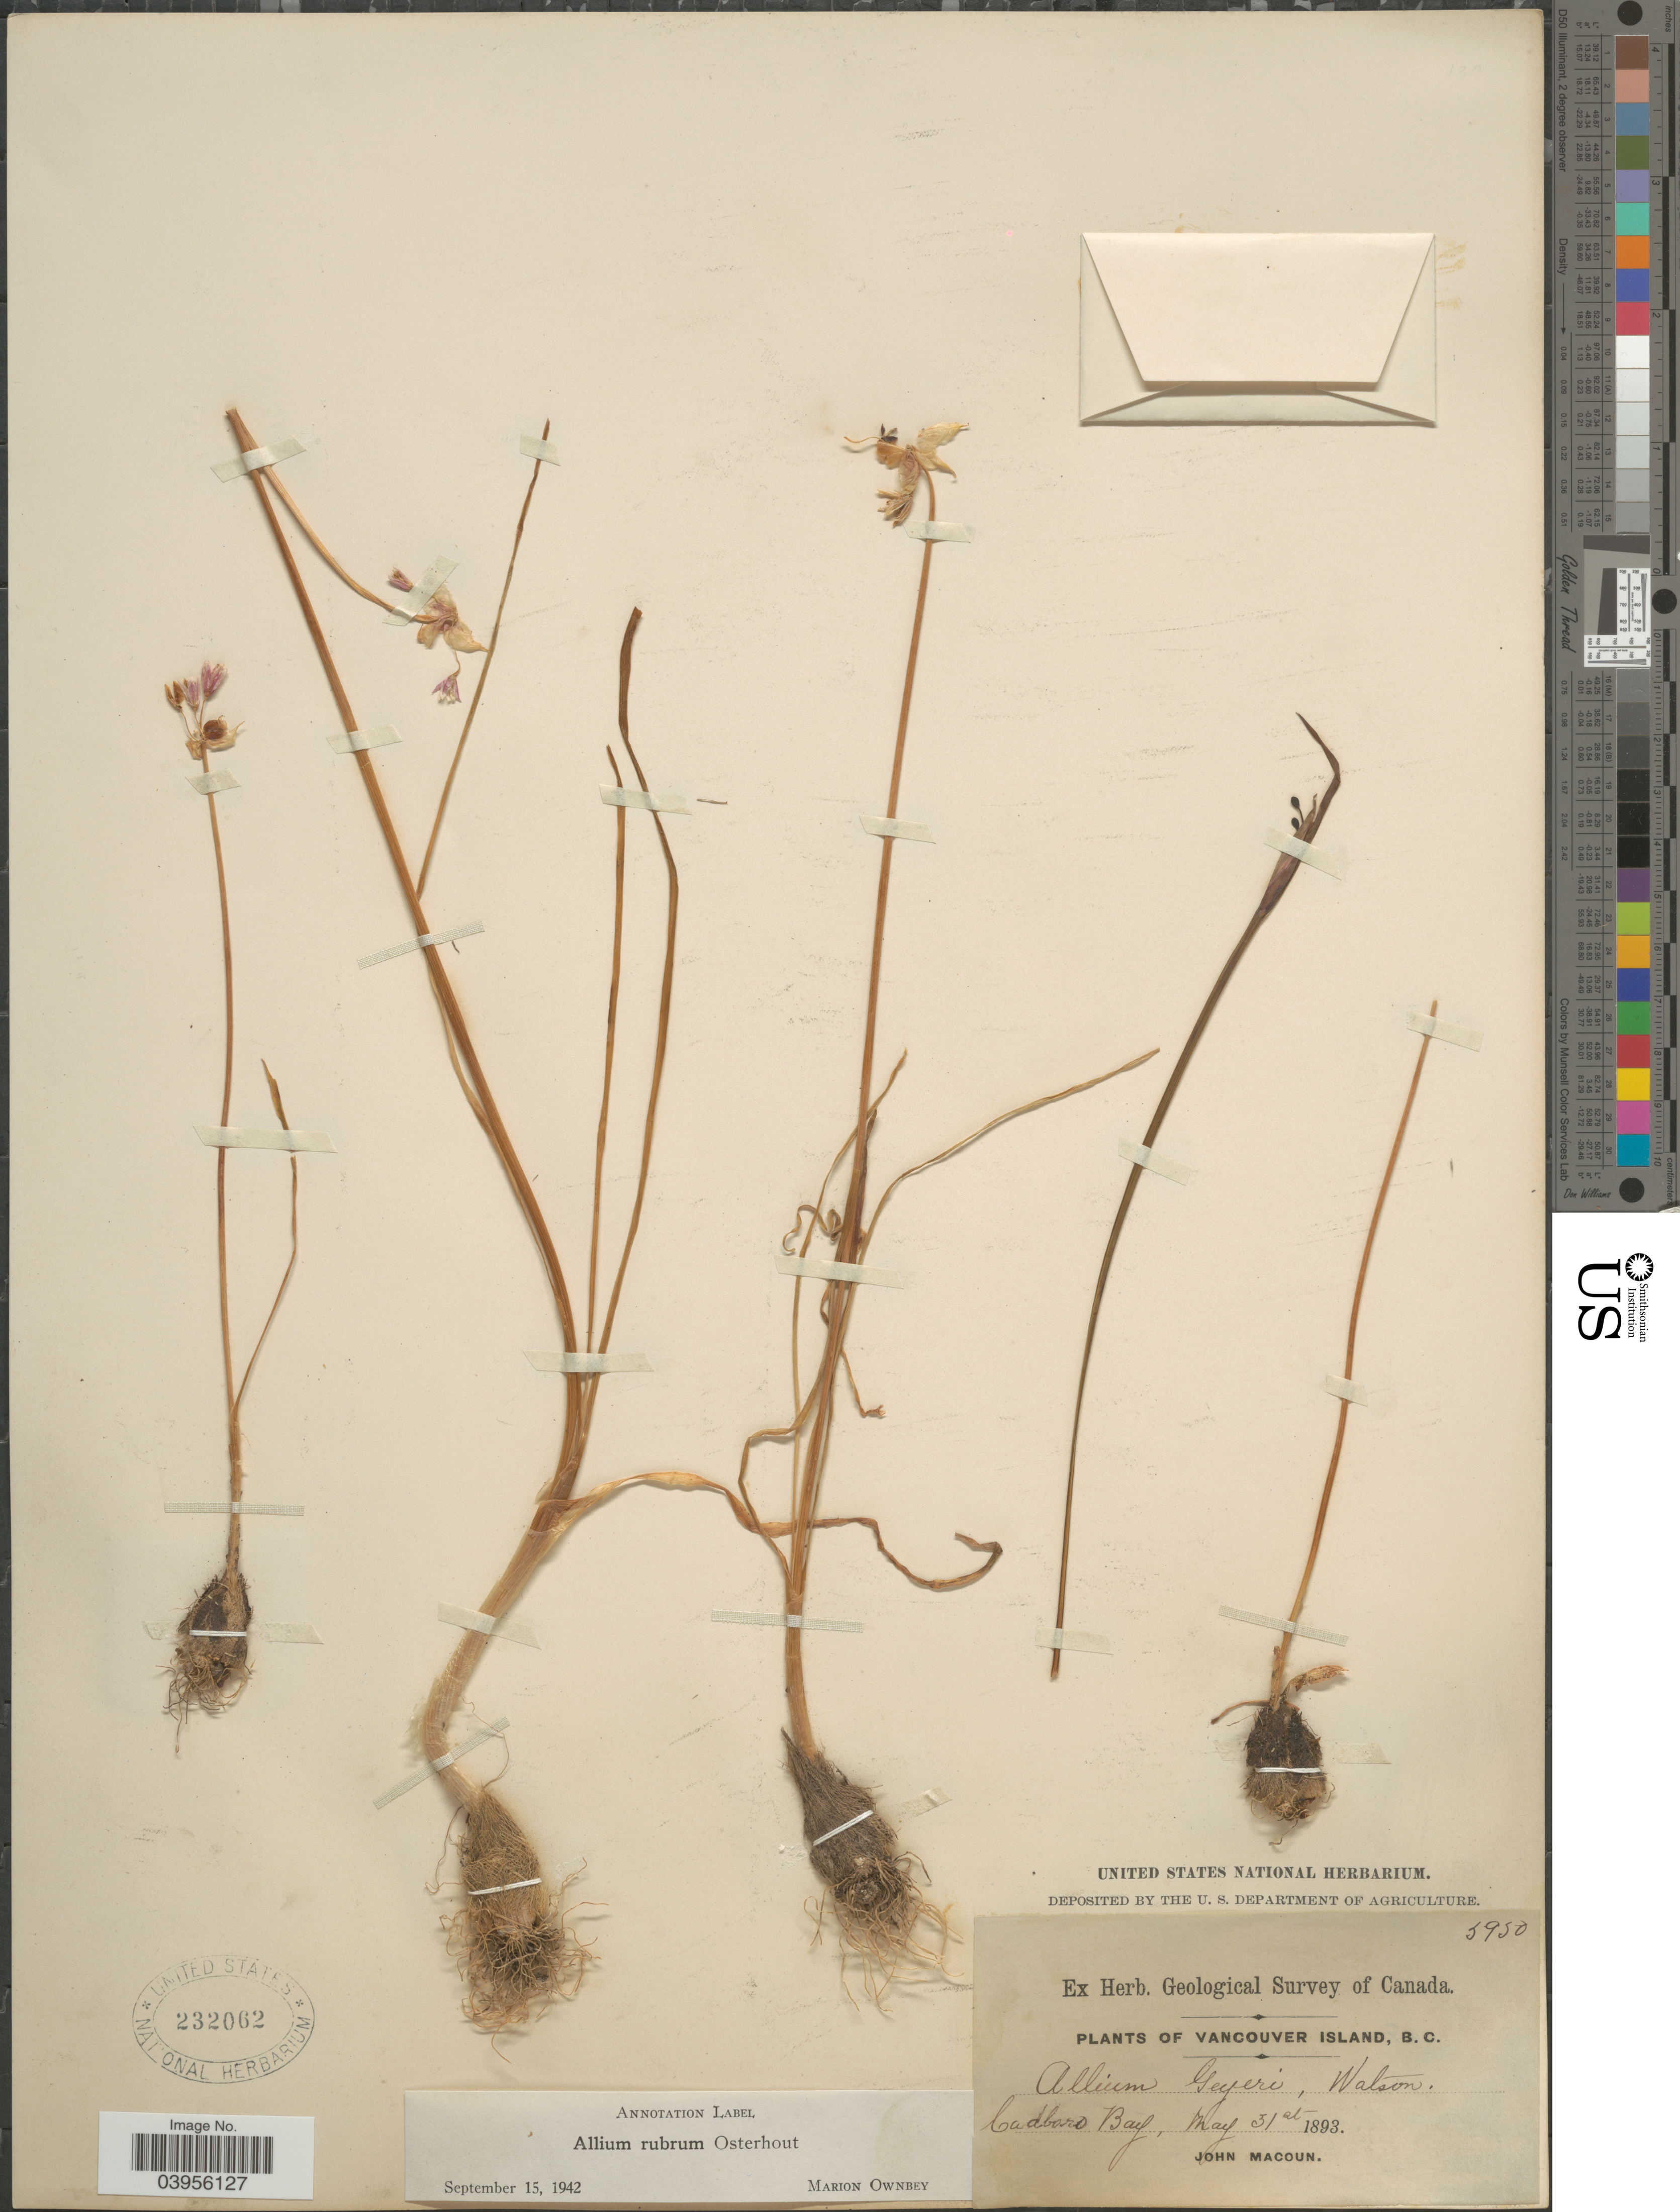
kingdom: Plantae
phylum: Tracheophyta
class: Liliopsida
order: Asparagales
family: Amaryllidaceae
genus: Allium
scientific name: Allium geyeri var. tenerum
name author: M.E. Jones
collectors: J. Macoun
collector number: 5950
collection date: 1893-05-31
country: Canada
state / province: British Columbia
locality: Vancouver Island, B.C. Cadboro Bay.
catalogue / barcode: US 232062